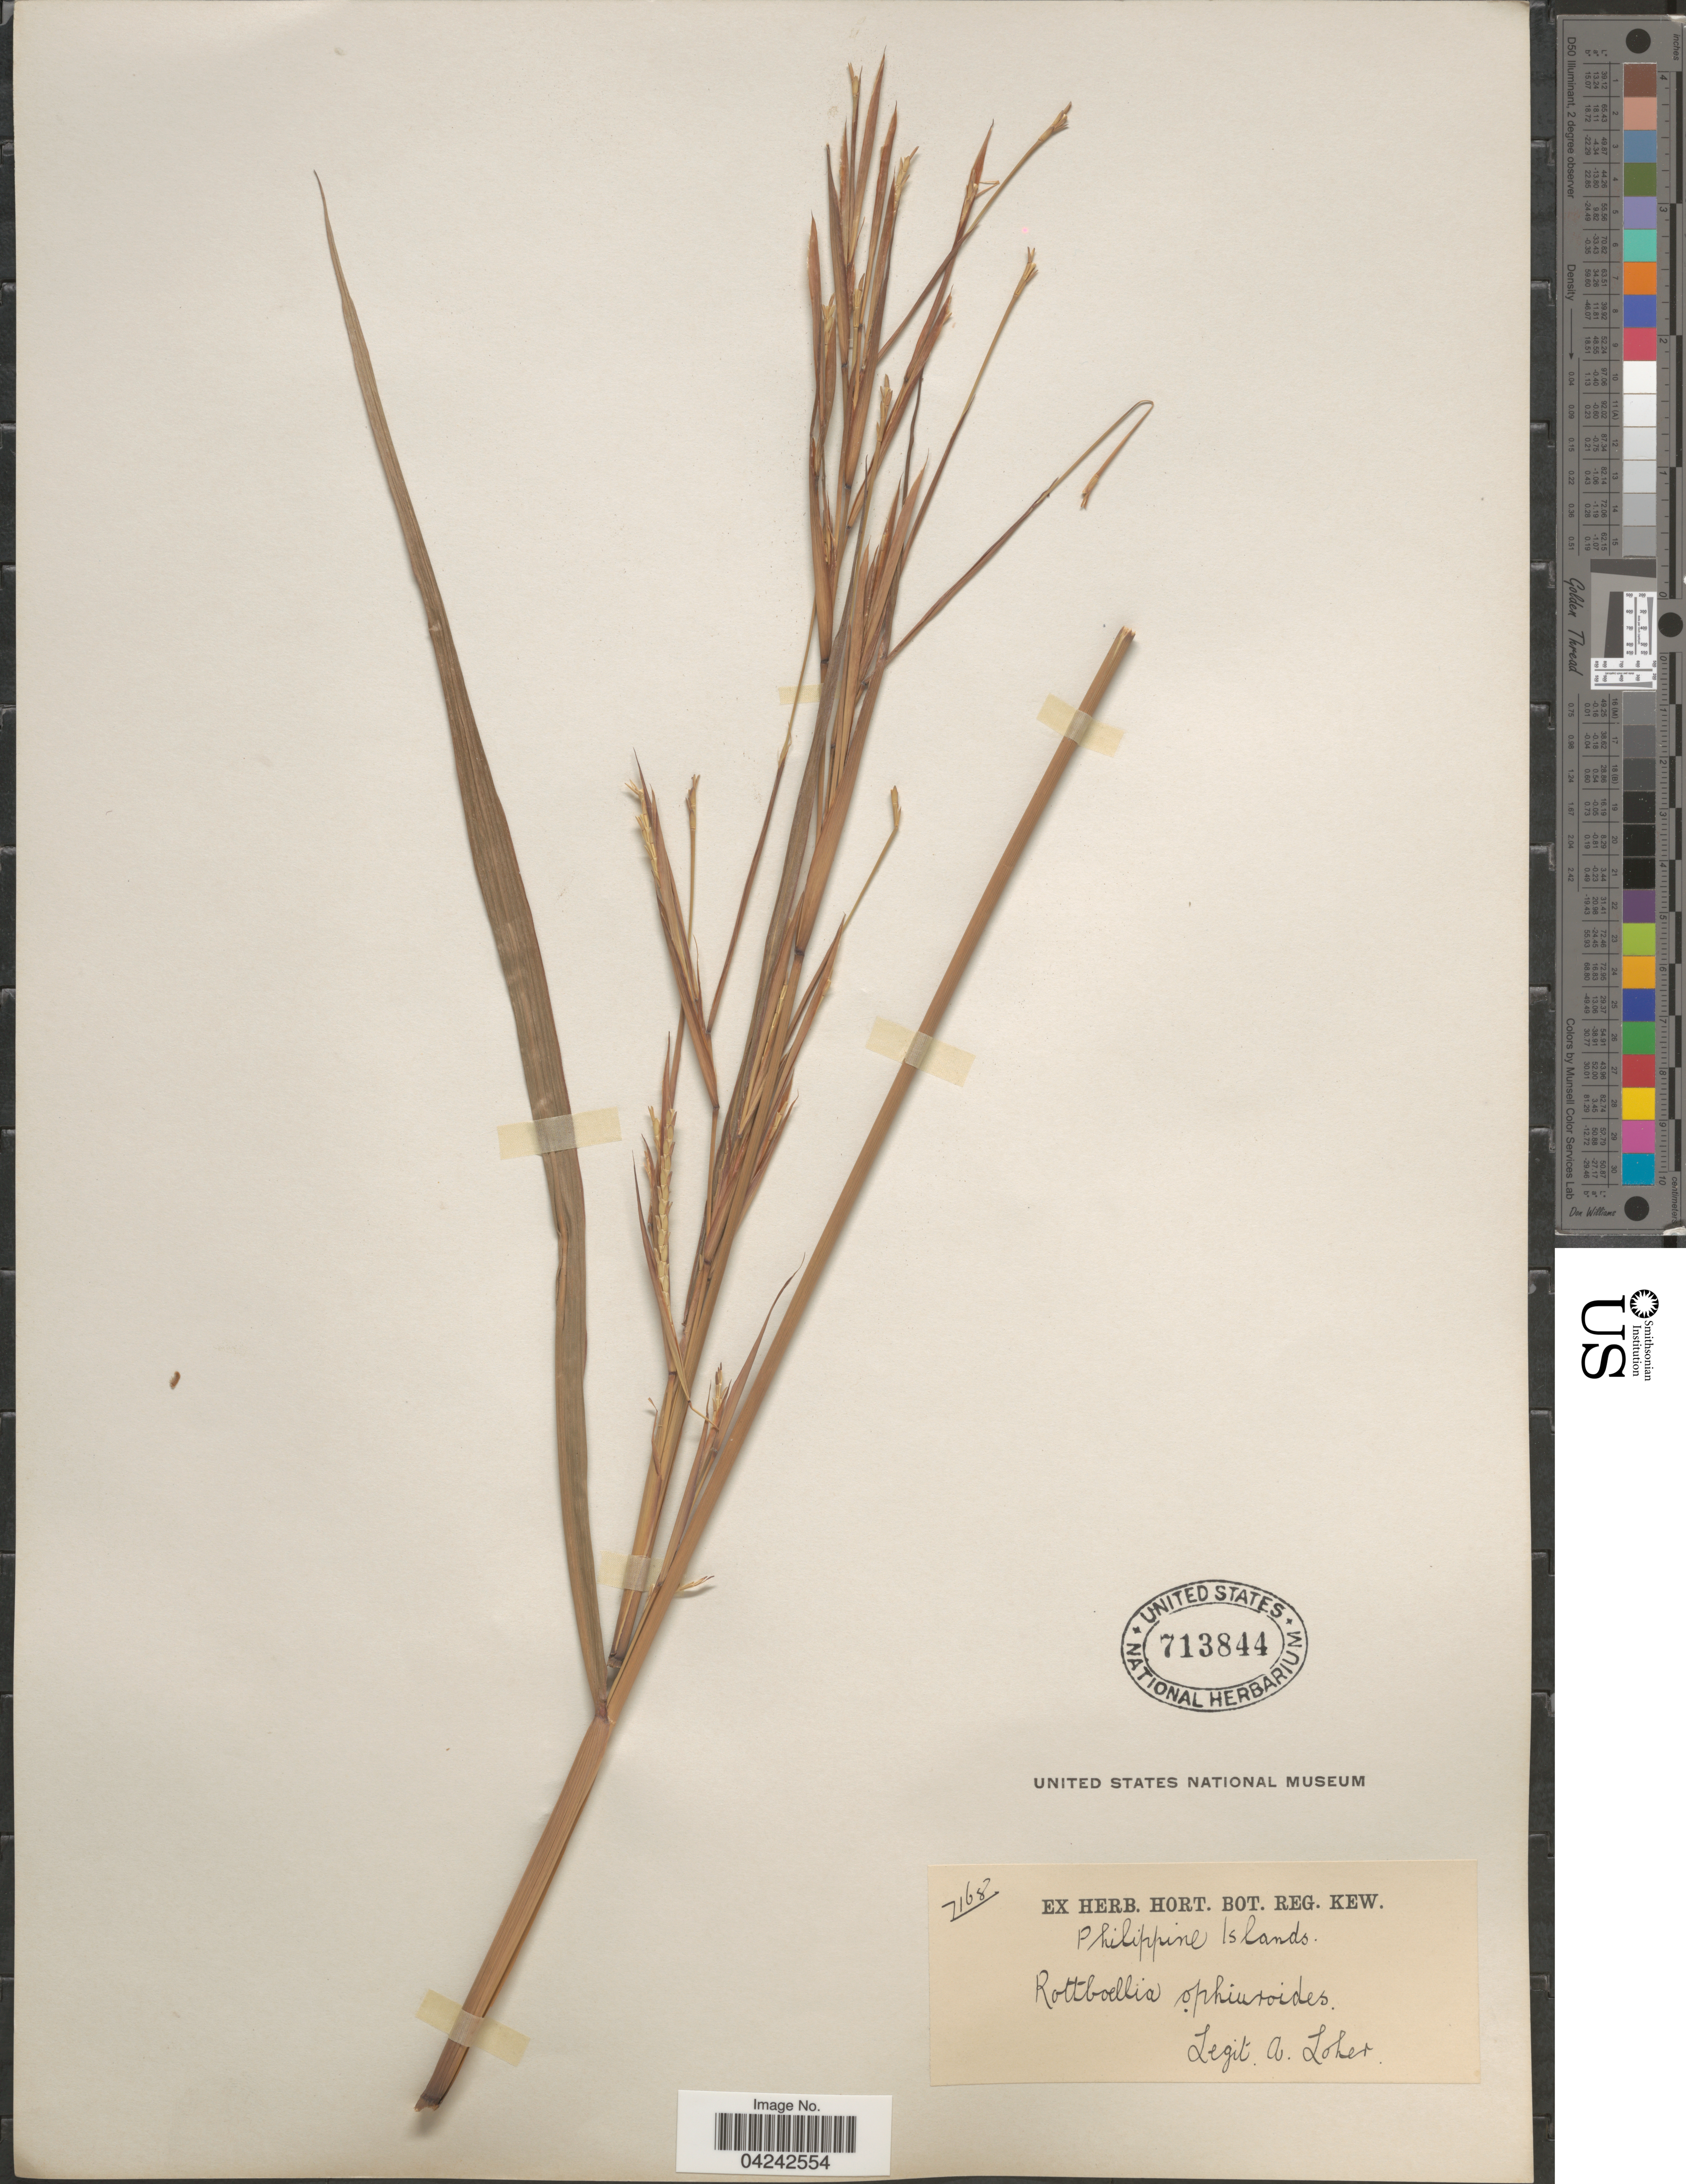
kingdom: Plantae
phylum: Tracheophyta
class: Liliopsida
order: Poales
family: Poaceae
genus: Rottboellia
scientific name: Rottboellia rottboellioides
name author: (R. Br.) Druce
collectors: A. Loher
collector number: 7168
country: Philippines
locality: Philippine Islands.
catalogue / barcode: US 713844